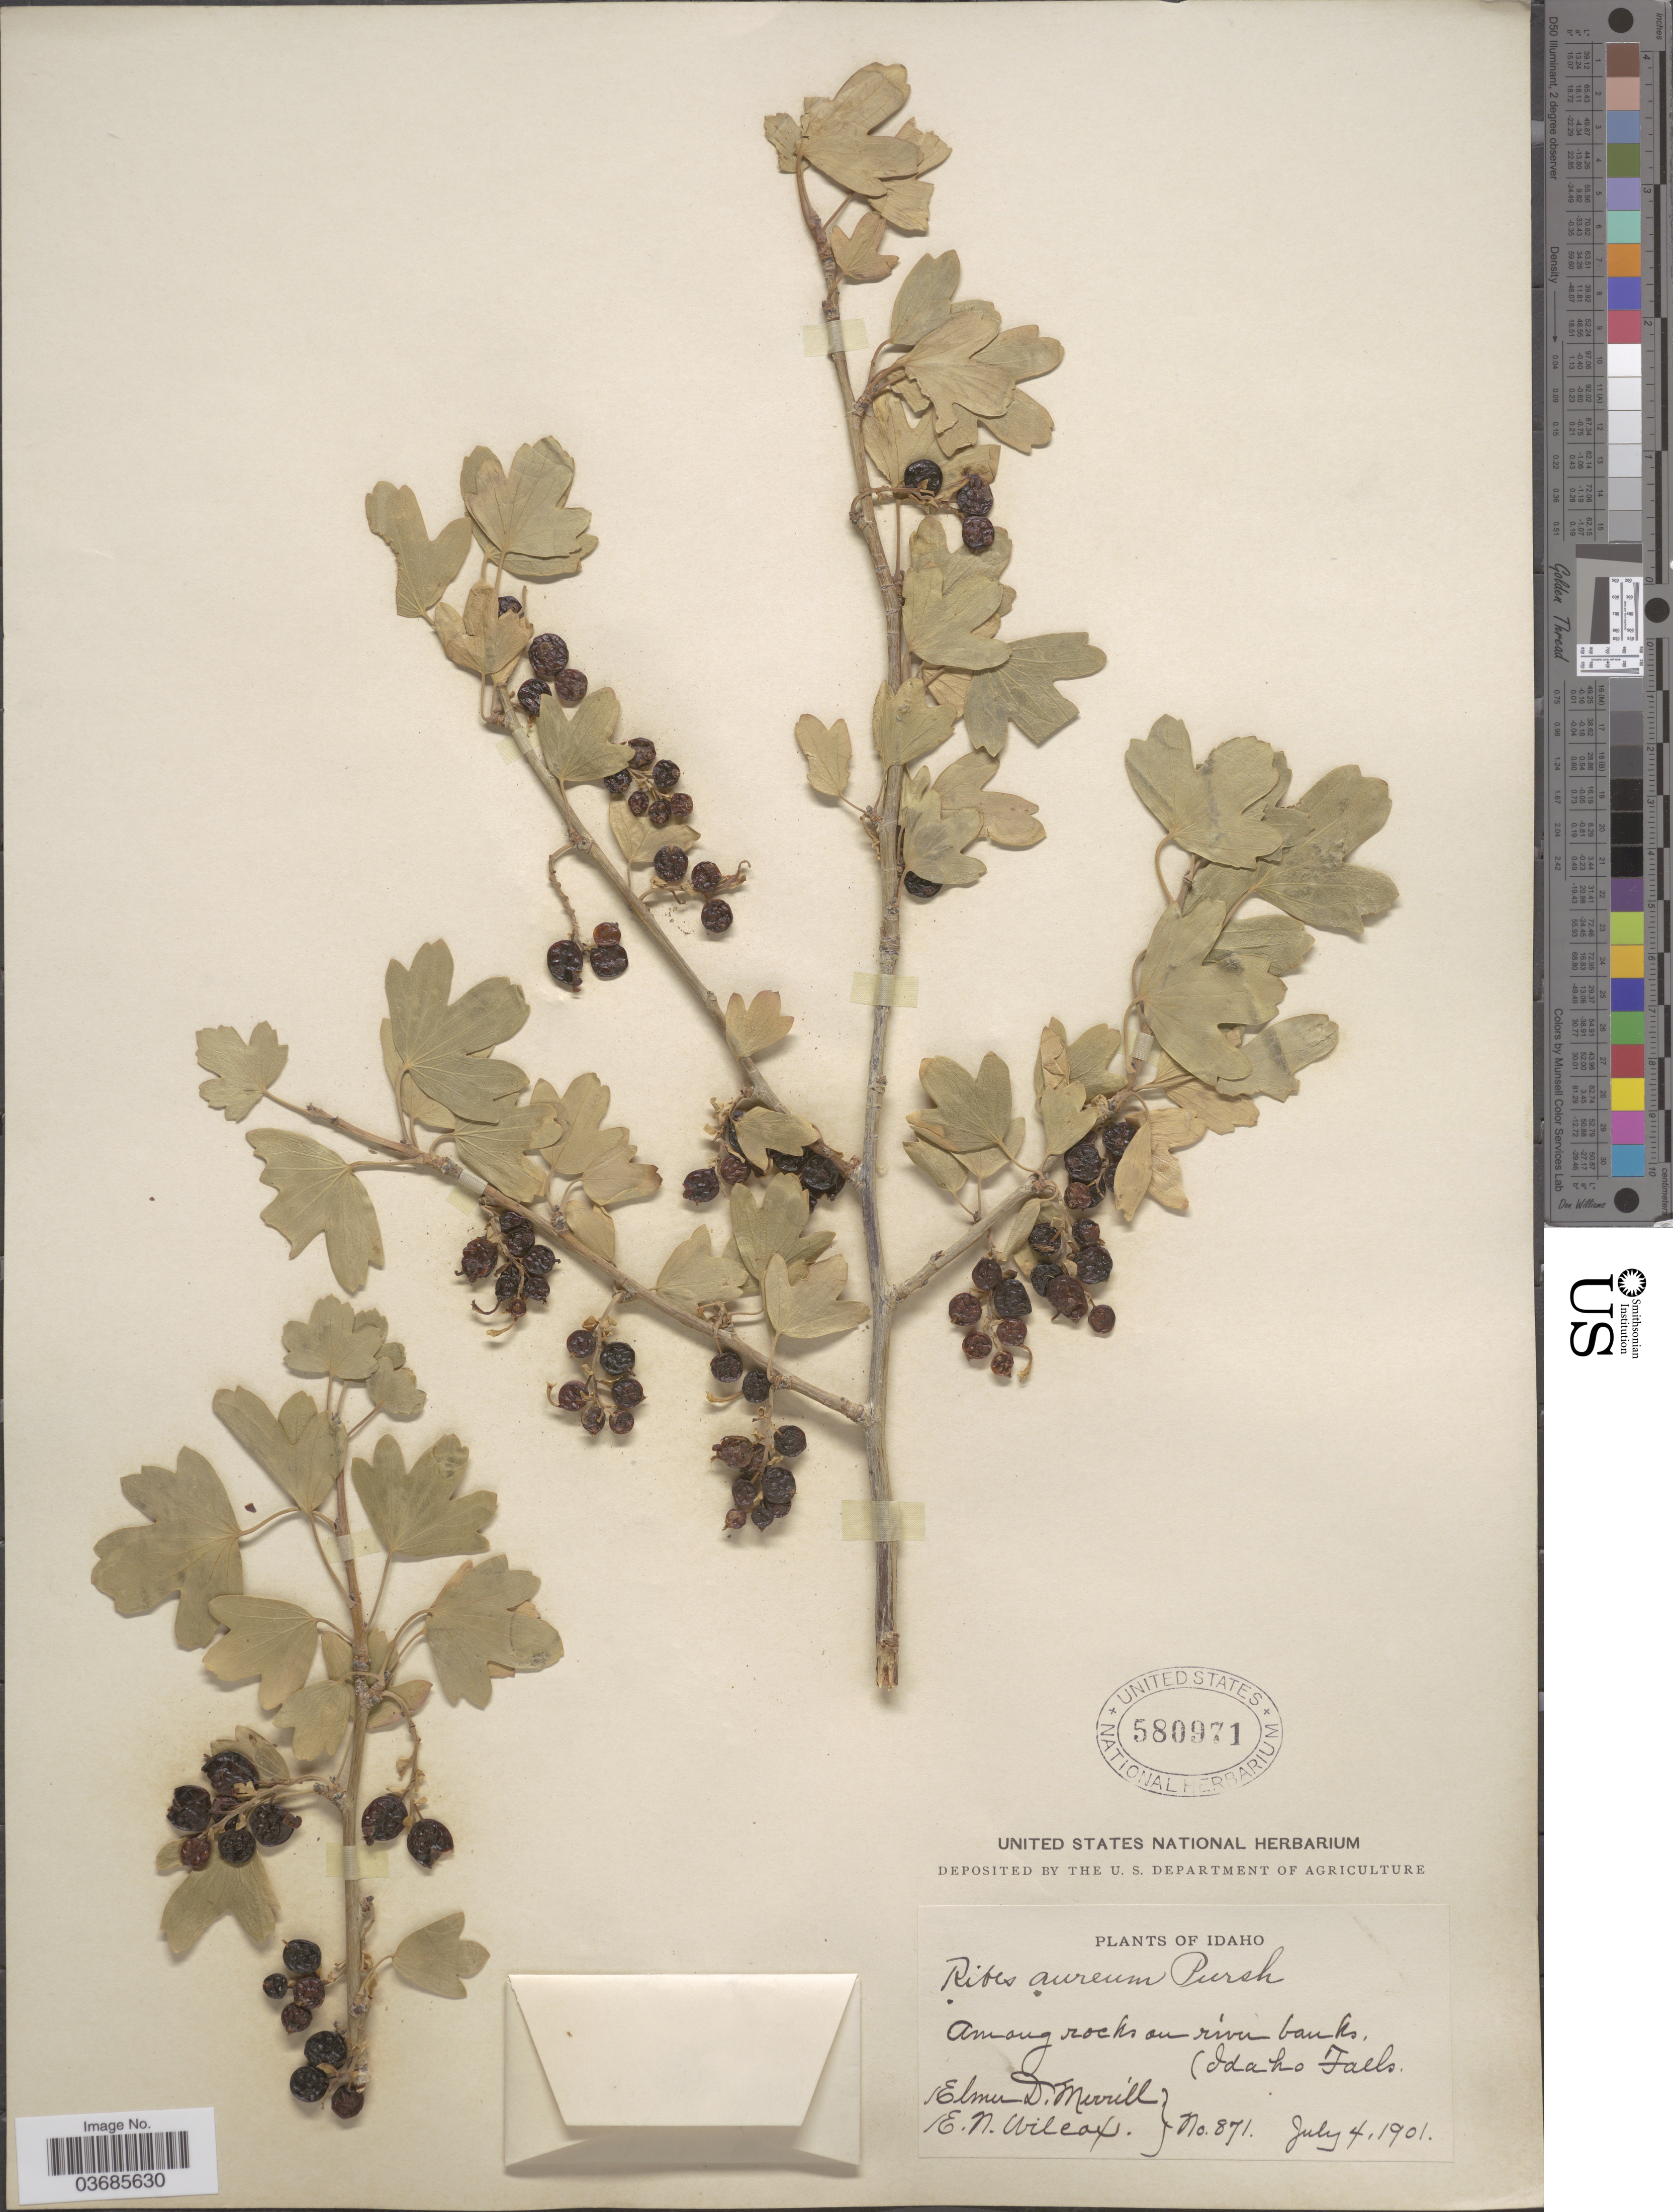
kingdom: Plantae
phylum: Tracheophyta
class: Magnoliopsida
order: Saxifragales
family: Grossulariaceae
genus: Ribes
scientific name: Ribes aureum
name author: Pursh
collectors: E. D. Merrill & E. Wilcox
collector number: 871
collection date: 1901-07-04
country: United States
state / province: Idaho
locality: Idaho Falls.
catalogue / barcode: US 580971